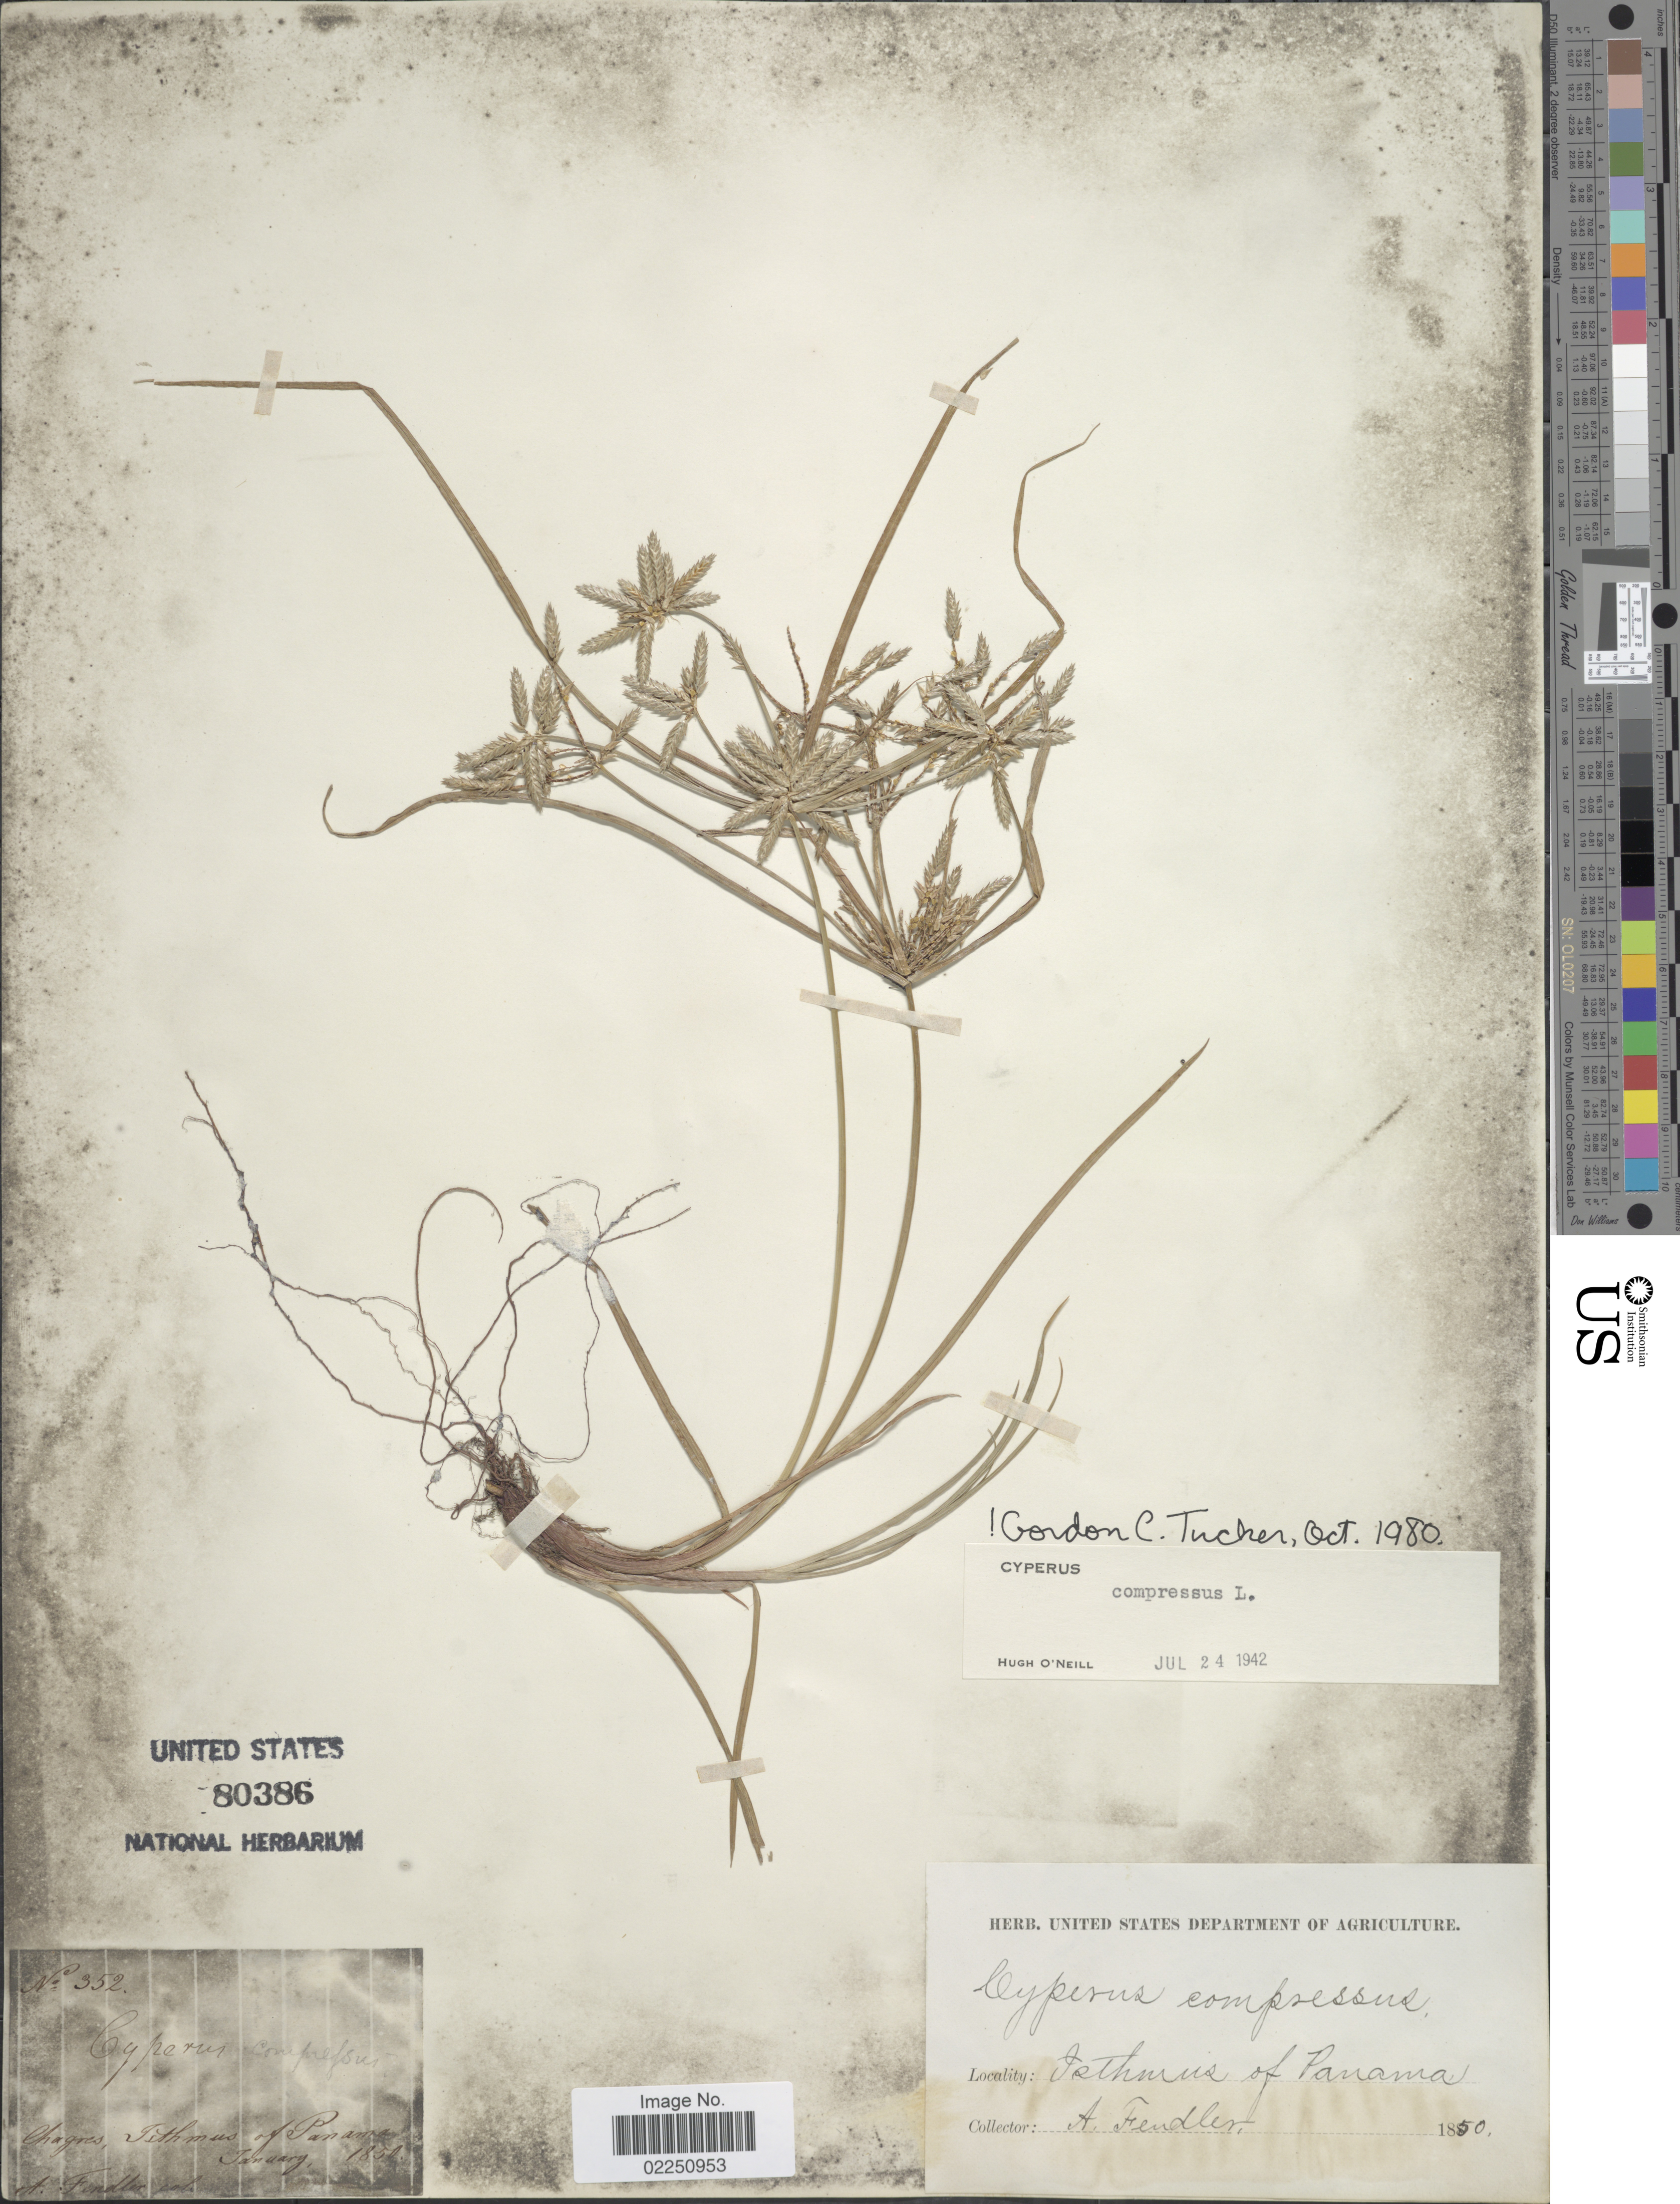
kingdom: Plantae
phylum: Tracheophyta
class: Liliopsida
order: Poales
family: Cyperaceae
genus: Cyperus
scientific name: Cyperus compressus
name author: L.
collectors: A. Fendler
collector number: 352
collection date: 1850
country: Panama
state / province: Panamá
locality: Chagres, Isthmus of Panama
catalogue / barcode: US 80386